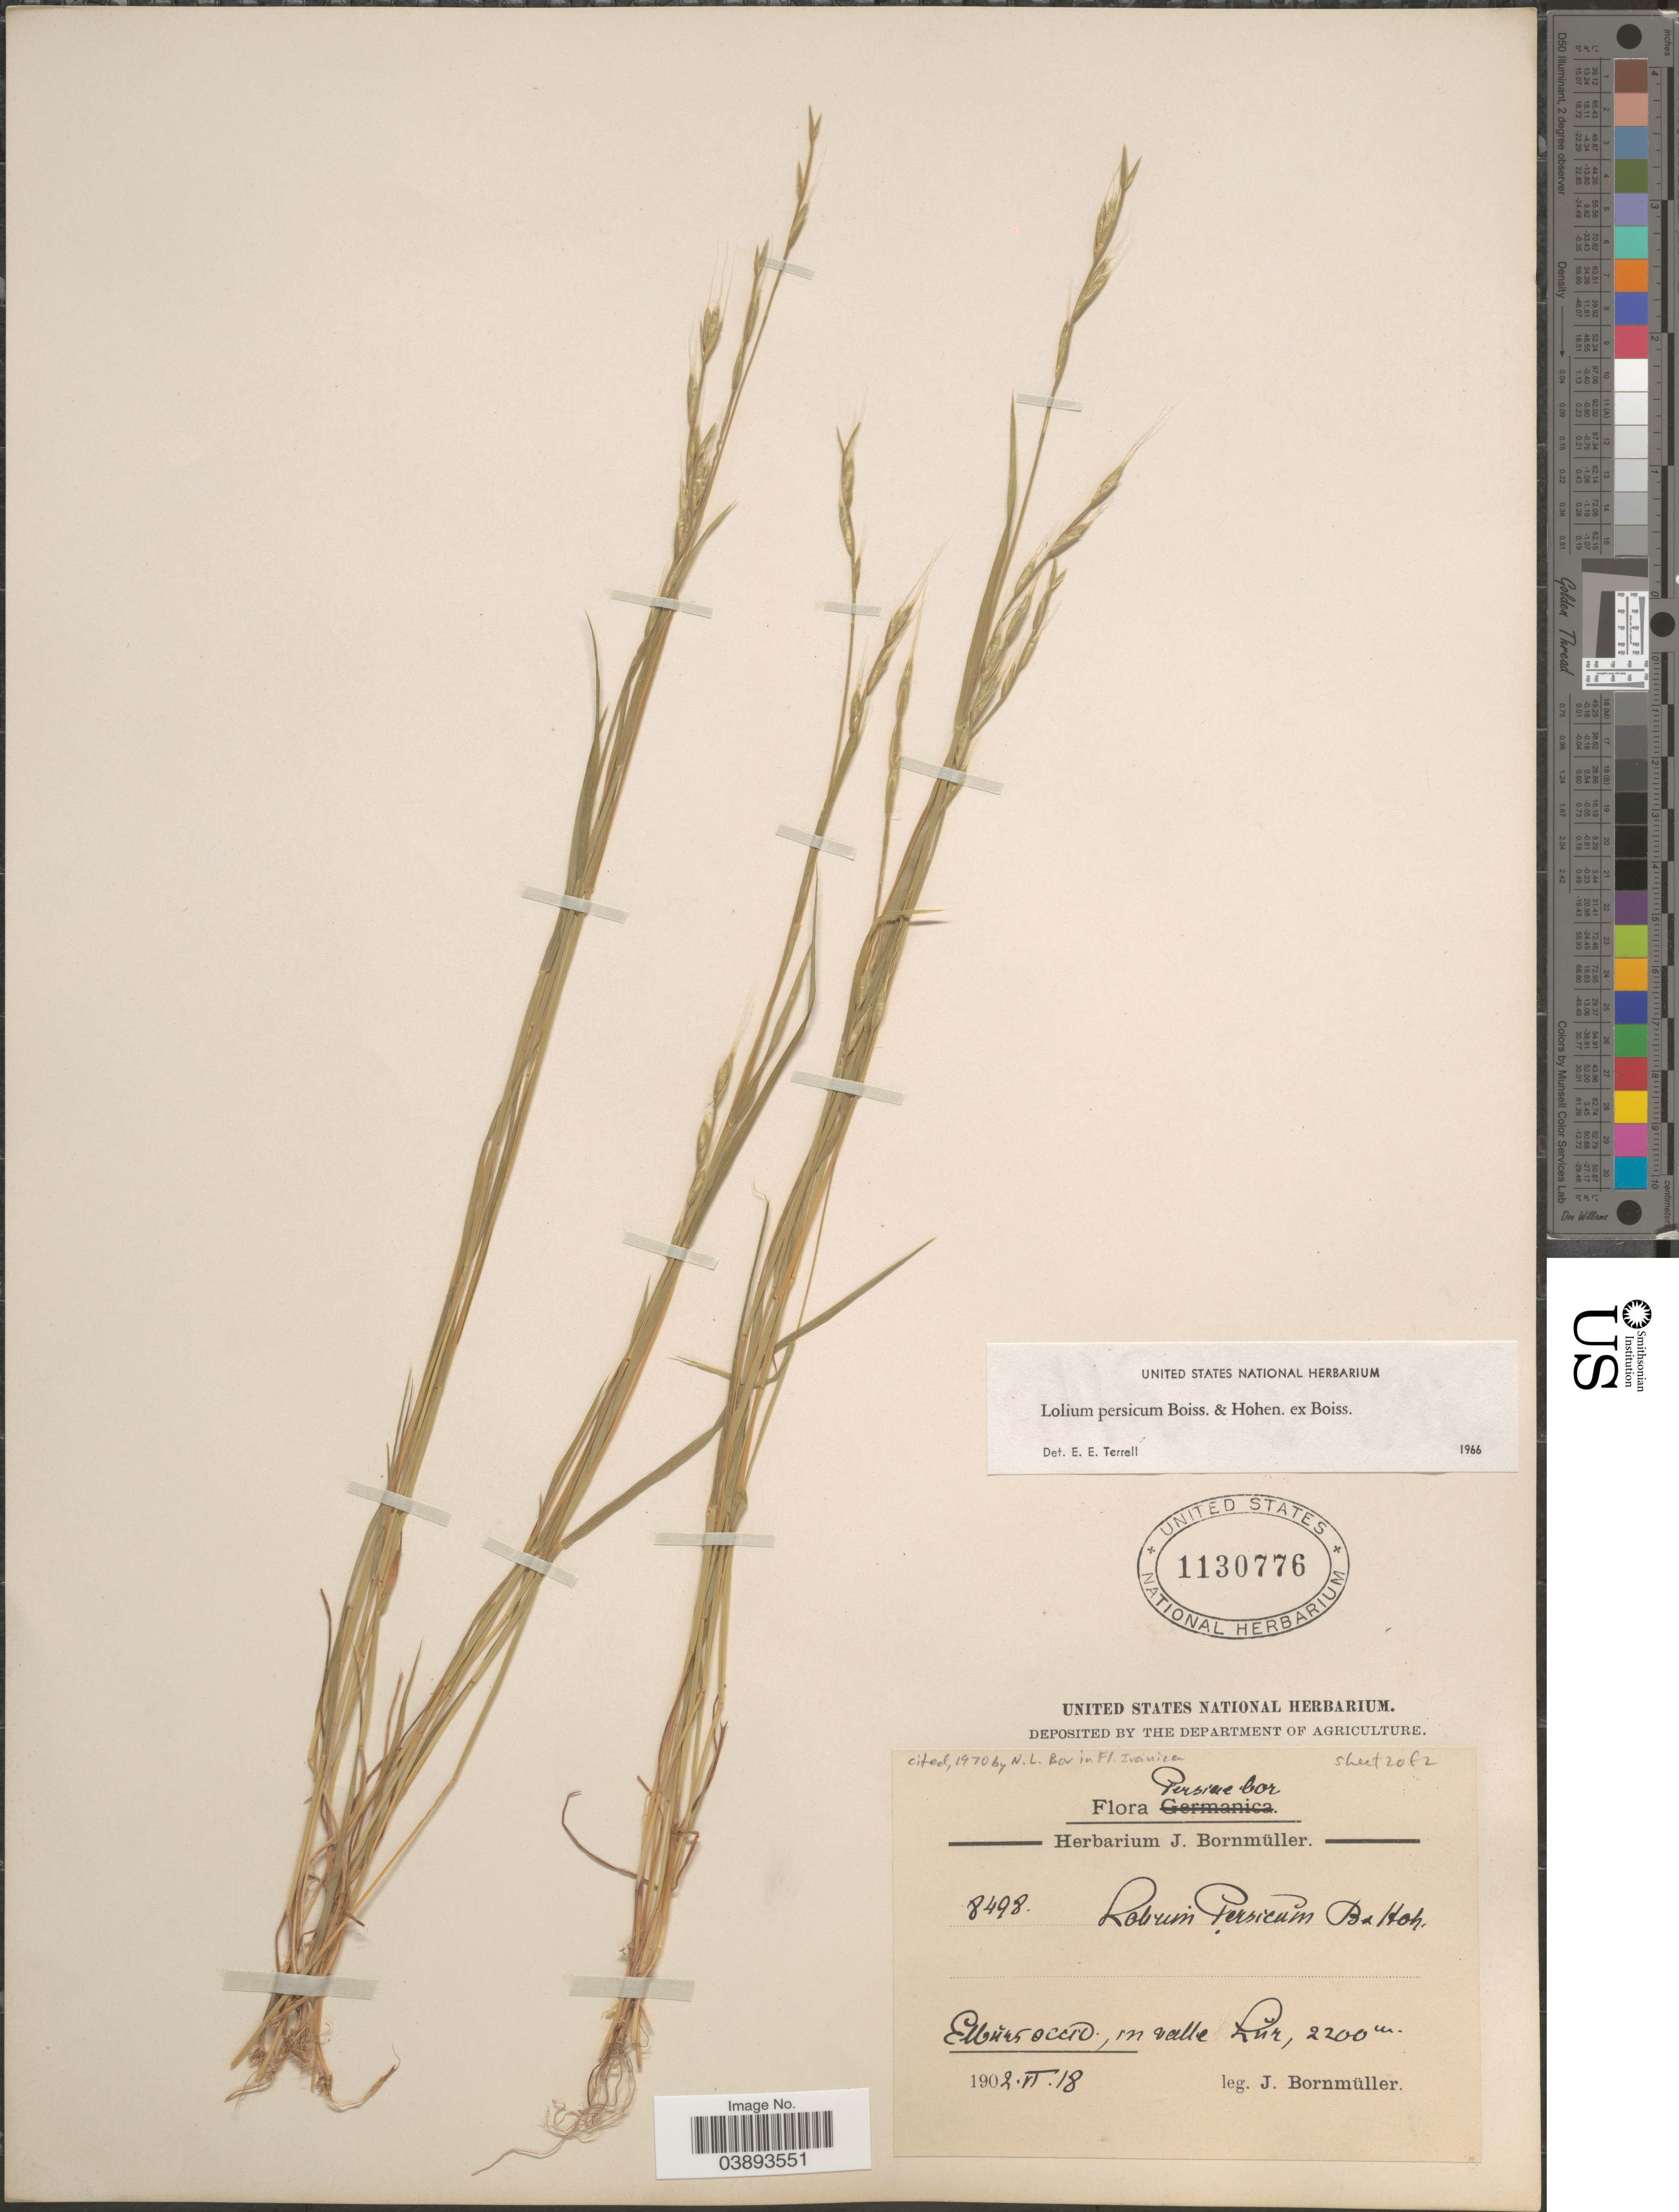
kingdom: Plantae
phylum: Tracheophyta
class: Liliopsida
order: Poales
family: Poaceae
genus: Lolium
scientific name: Lolium persicum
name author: Boiss. & Hohen.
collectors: J. Bornmüller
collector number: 8498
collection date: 1902-06-18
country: Iran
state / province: Alborz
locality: Persiae bor. Elburs occid., in valle Lur.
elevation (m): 2200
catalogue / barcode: US 1130776